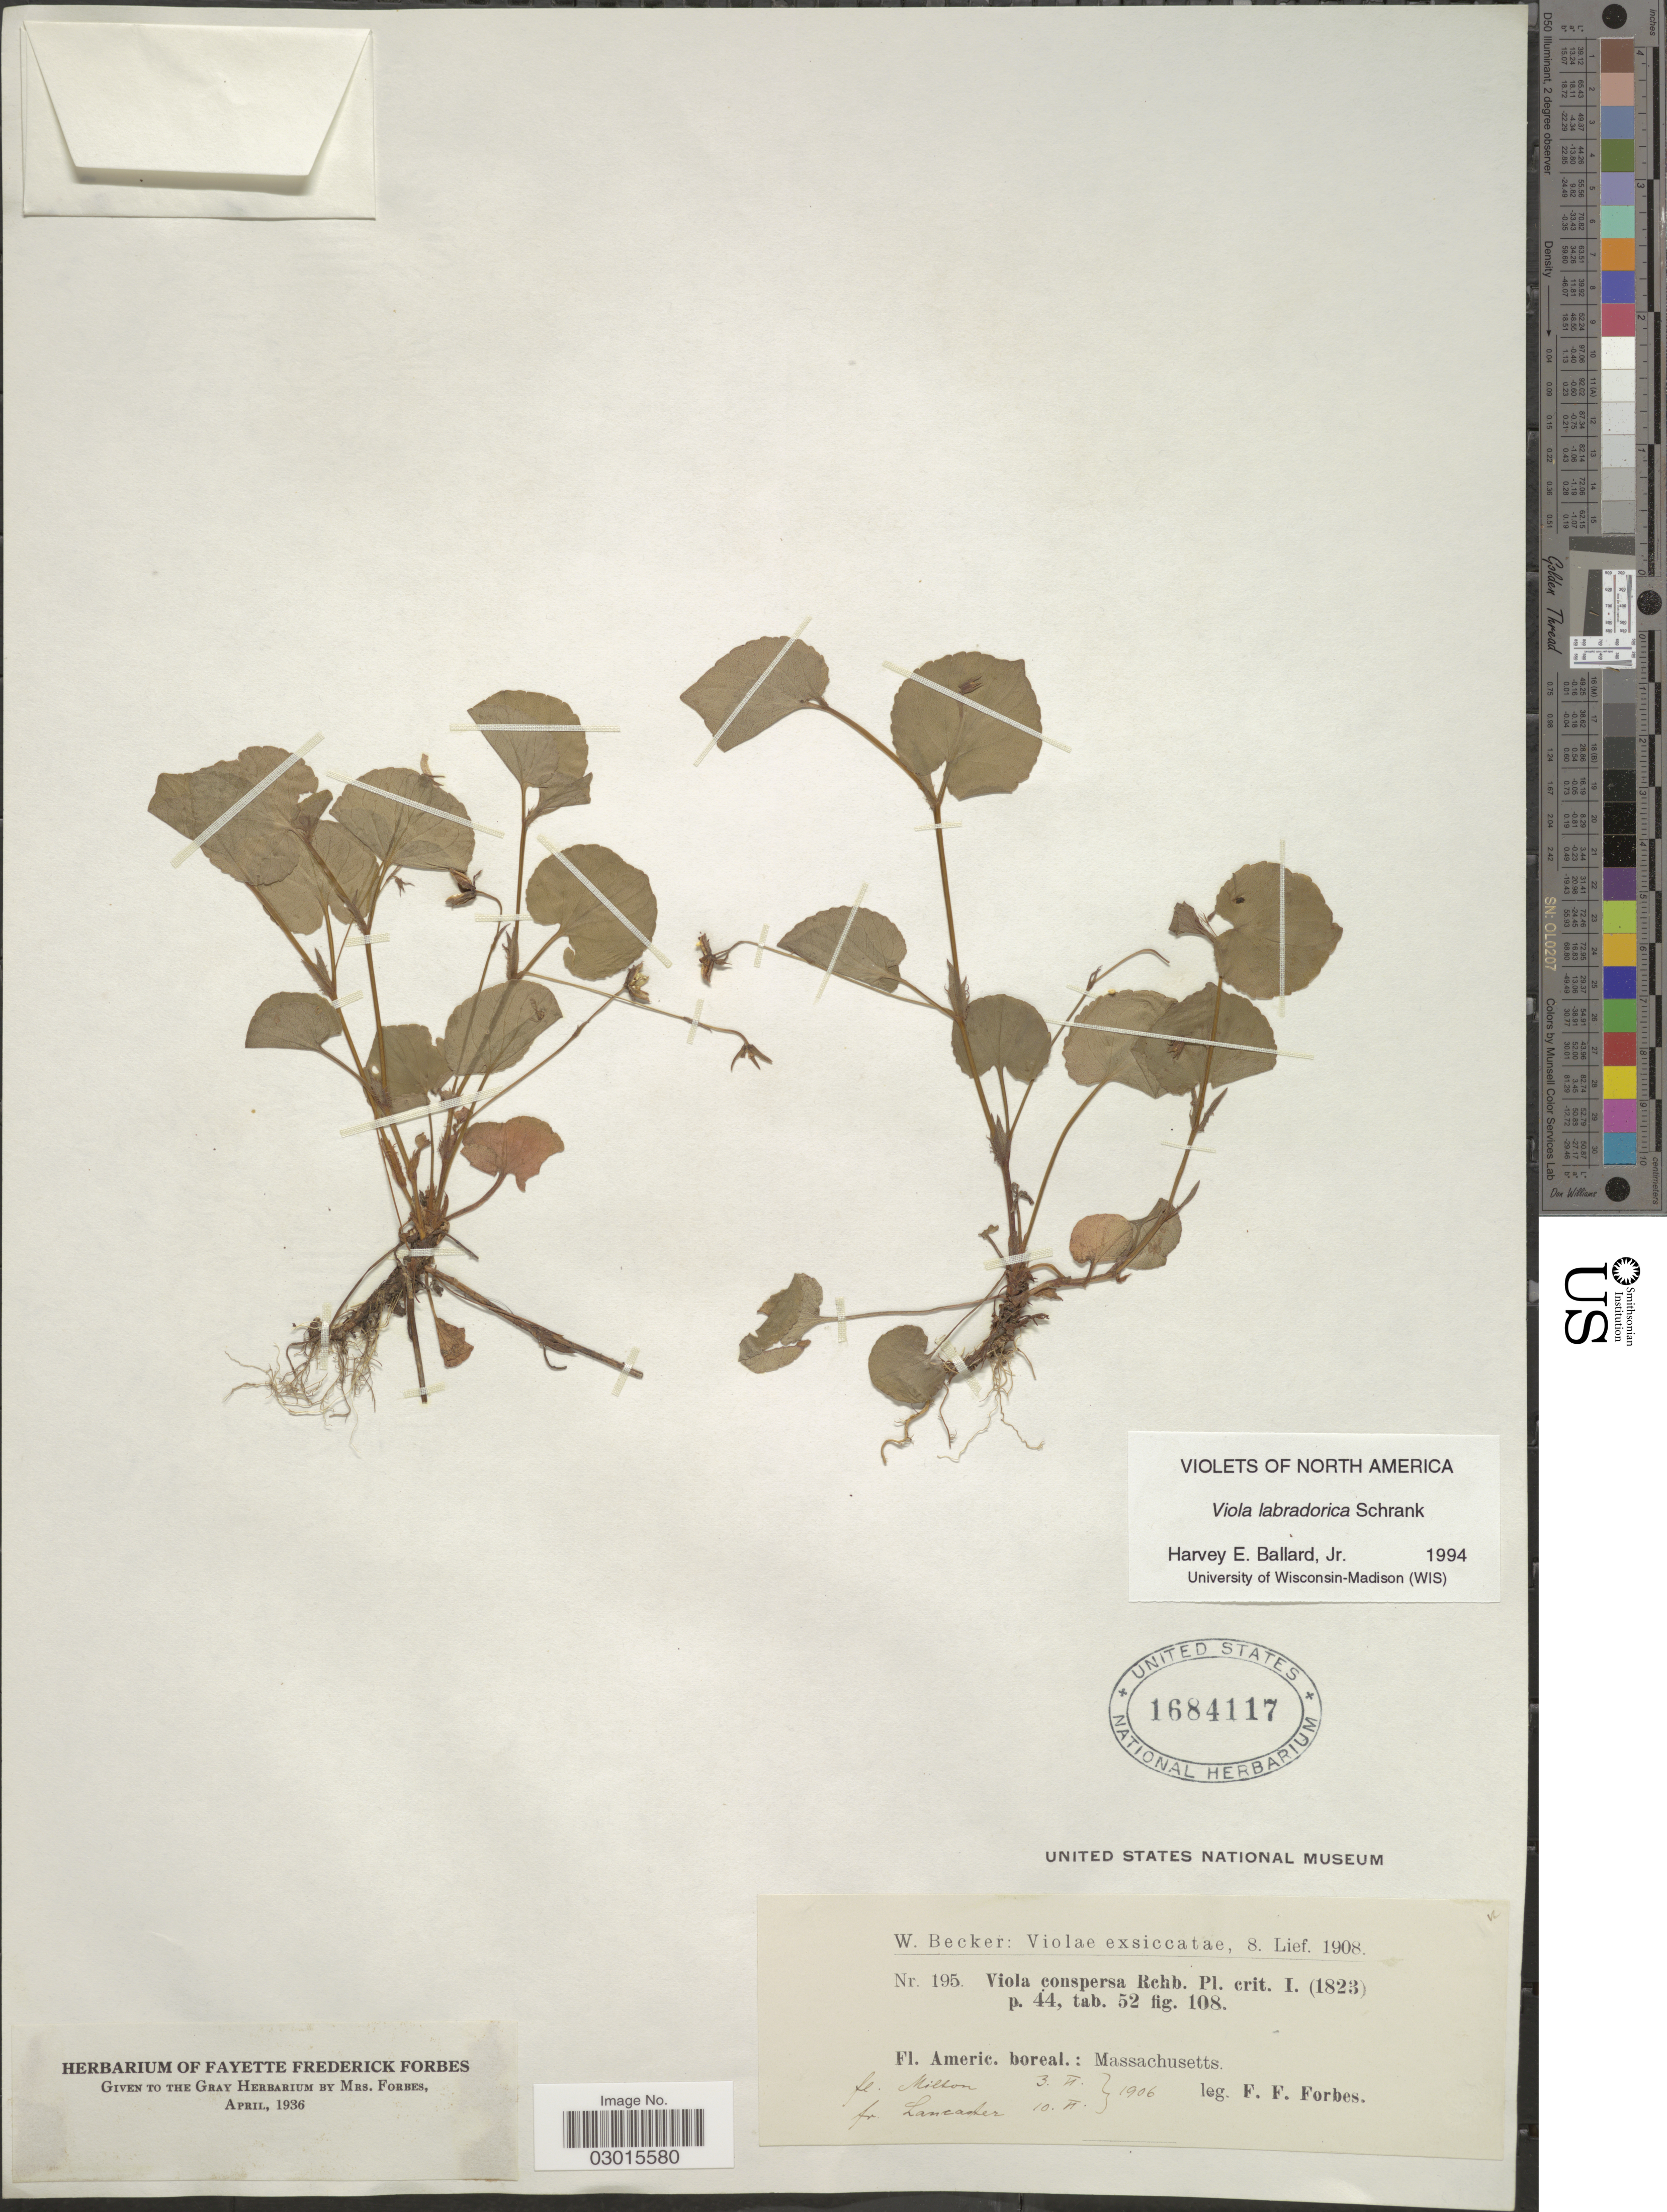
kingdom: Plantae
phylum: Tracheophyta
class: Magnoliopsida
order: Malpighiales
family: Violaceae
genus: Viola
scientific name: Viola labradorica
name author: Schrank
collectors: F. Forbes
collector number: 195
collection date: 1906-06-03/1906-06-10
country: United States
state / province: Massachusetts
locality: Americ. Boreal. Milton. Lancaster.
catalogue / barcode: US 1684117